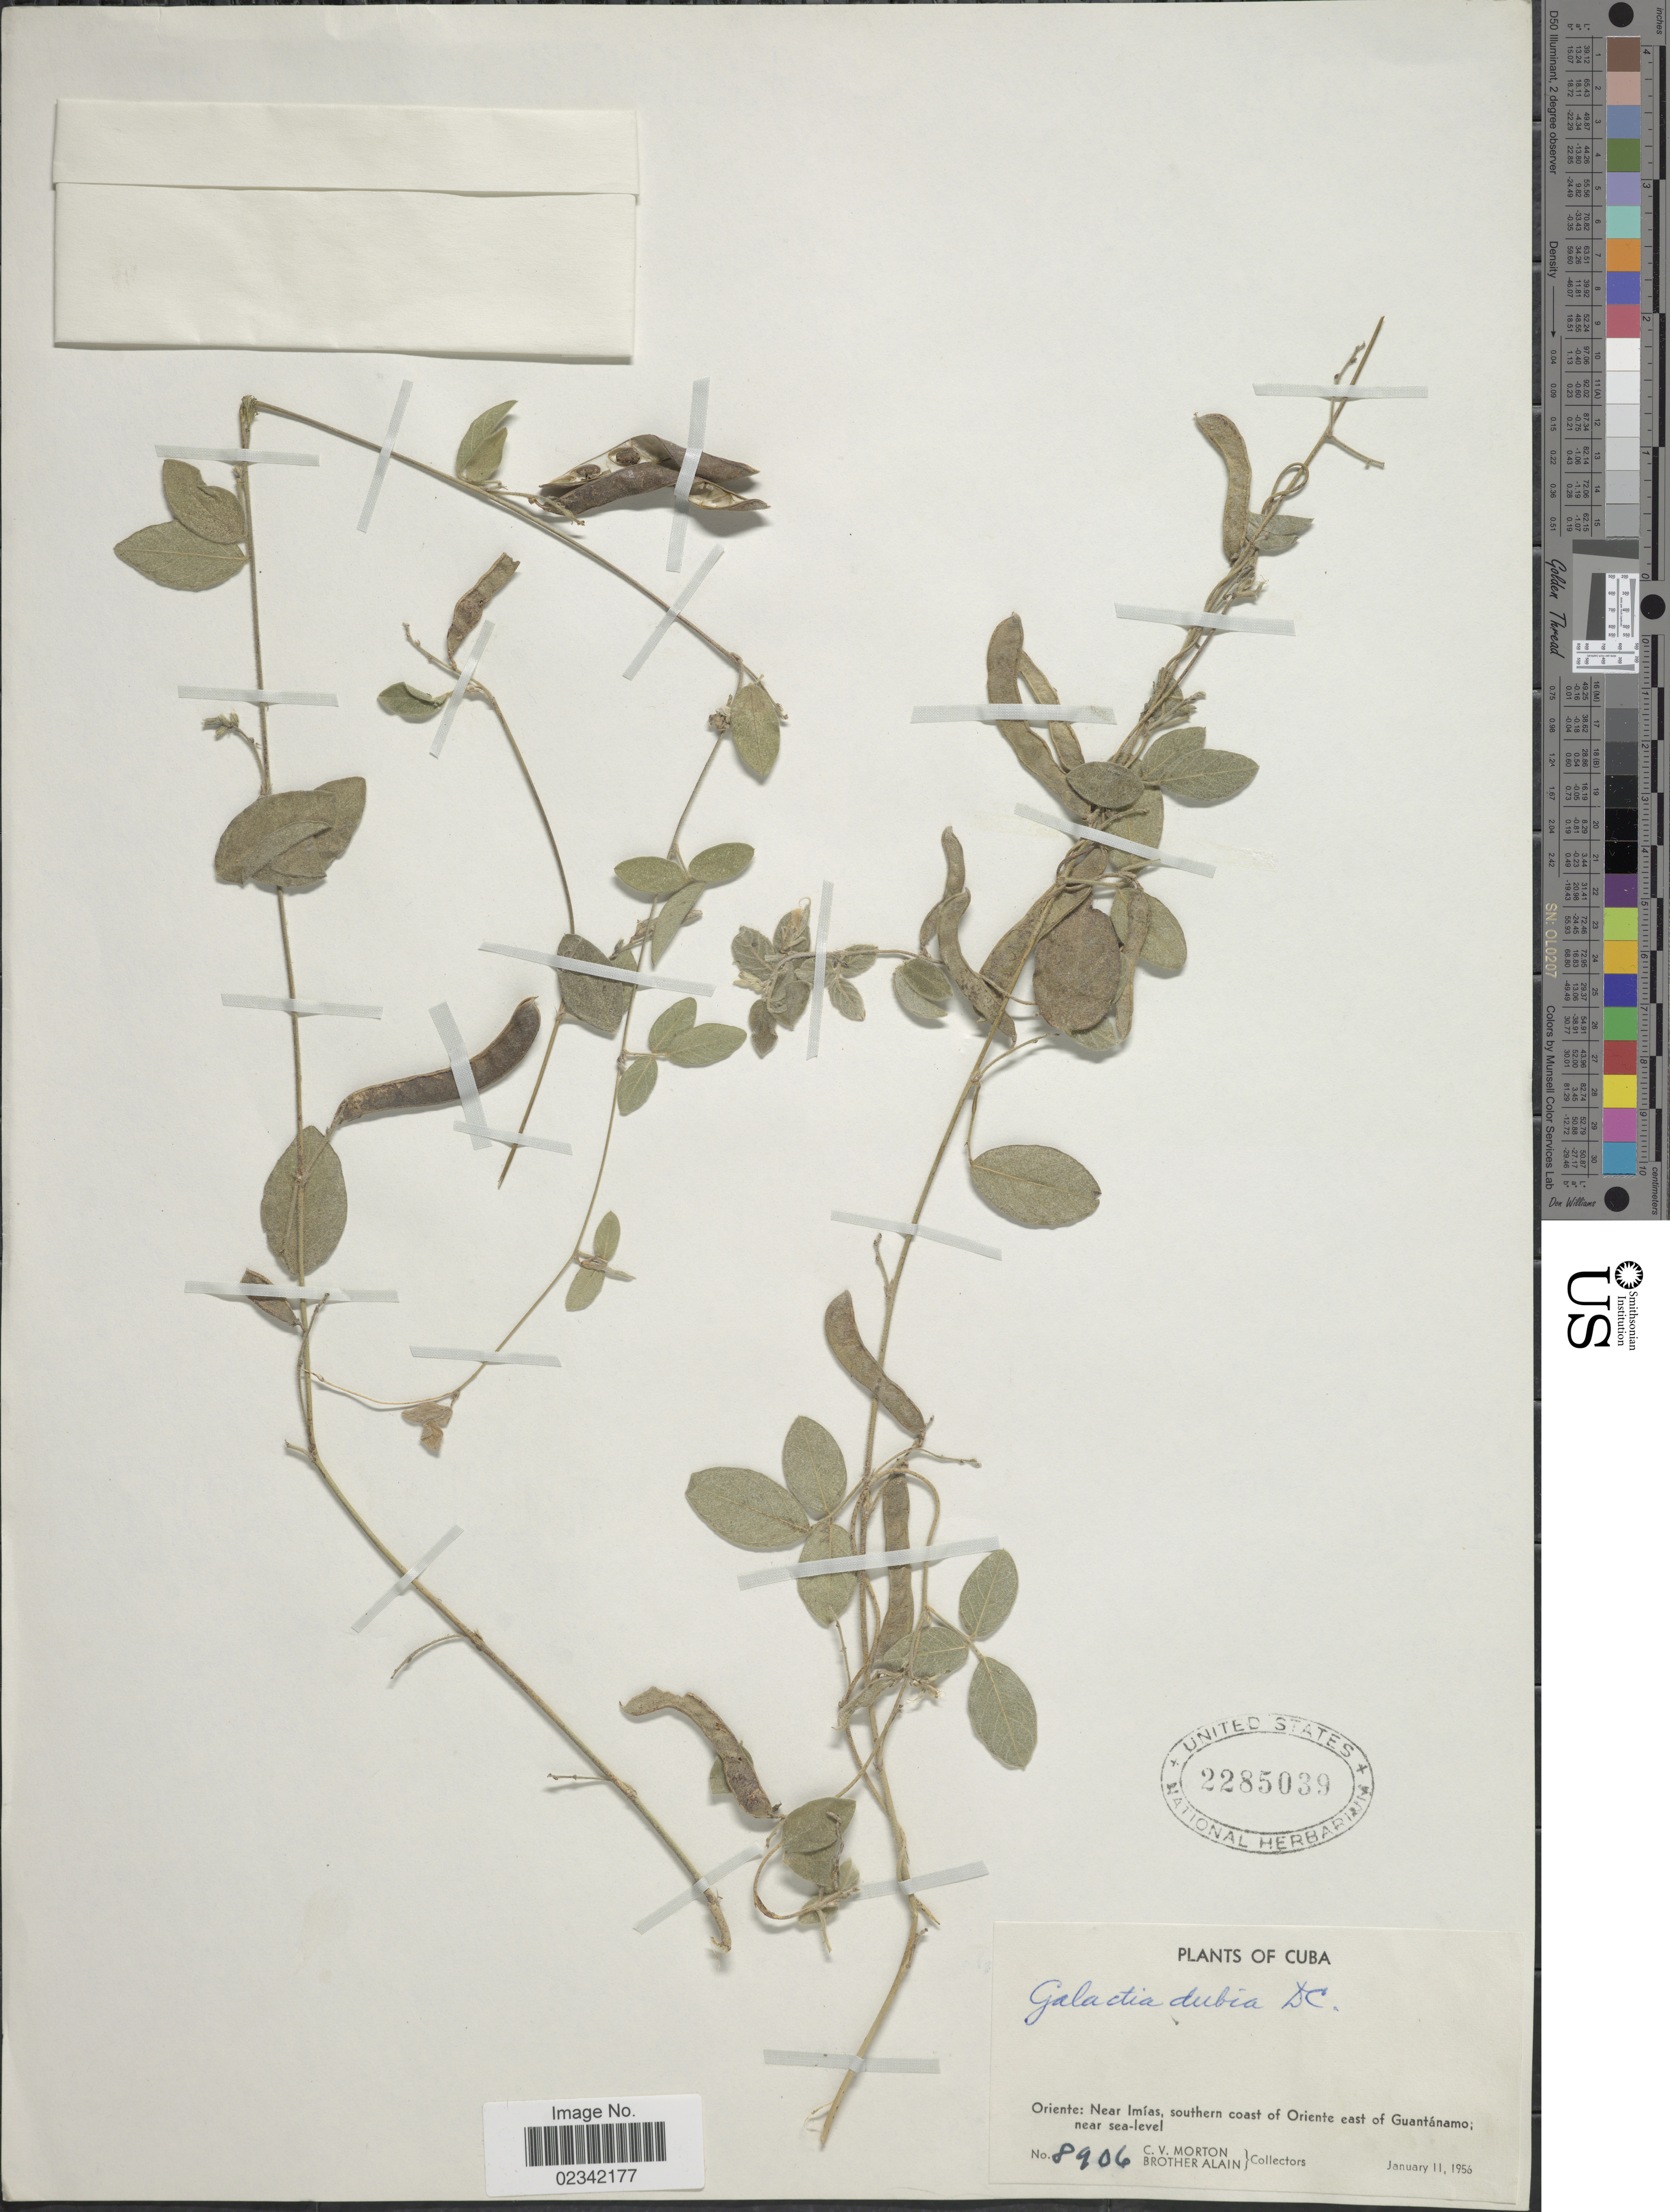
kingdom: Plantae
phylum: Tracheophyta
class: Magnoliopsida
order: Fabales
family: Fabaceae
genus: Galactia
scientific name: Galactia dubia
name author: DC.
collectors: C. V. Morton & Alain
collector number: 8906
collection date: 1956-01-11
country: Cuba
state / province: Oriente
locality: Oriente: Near Imias, southern coast of Oriente east of Guantenamo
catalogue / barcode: US 2285039